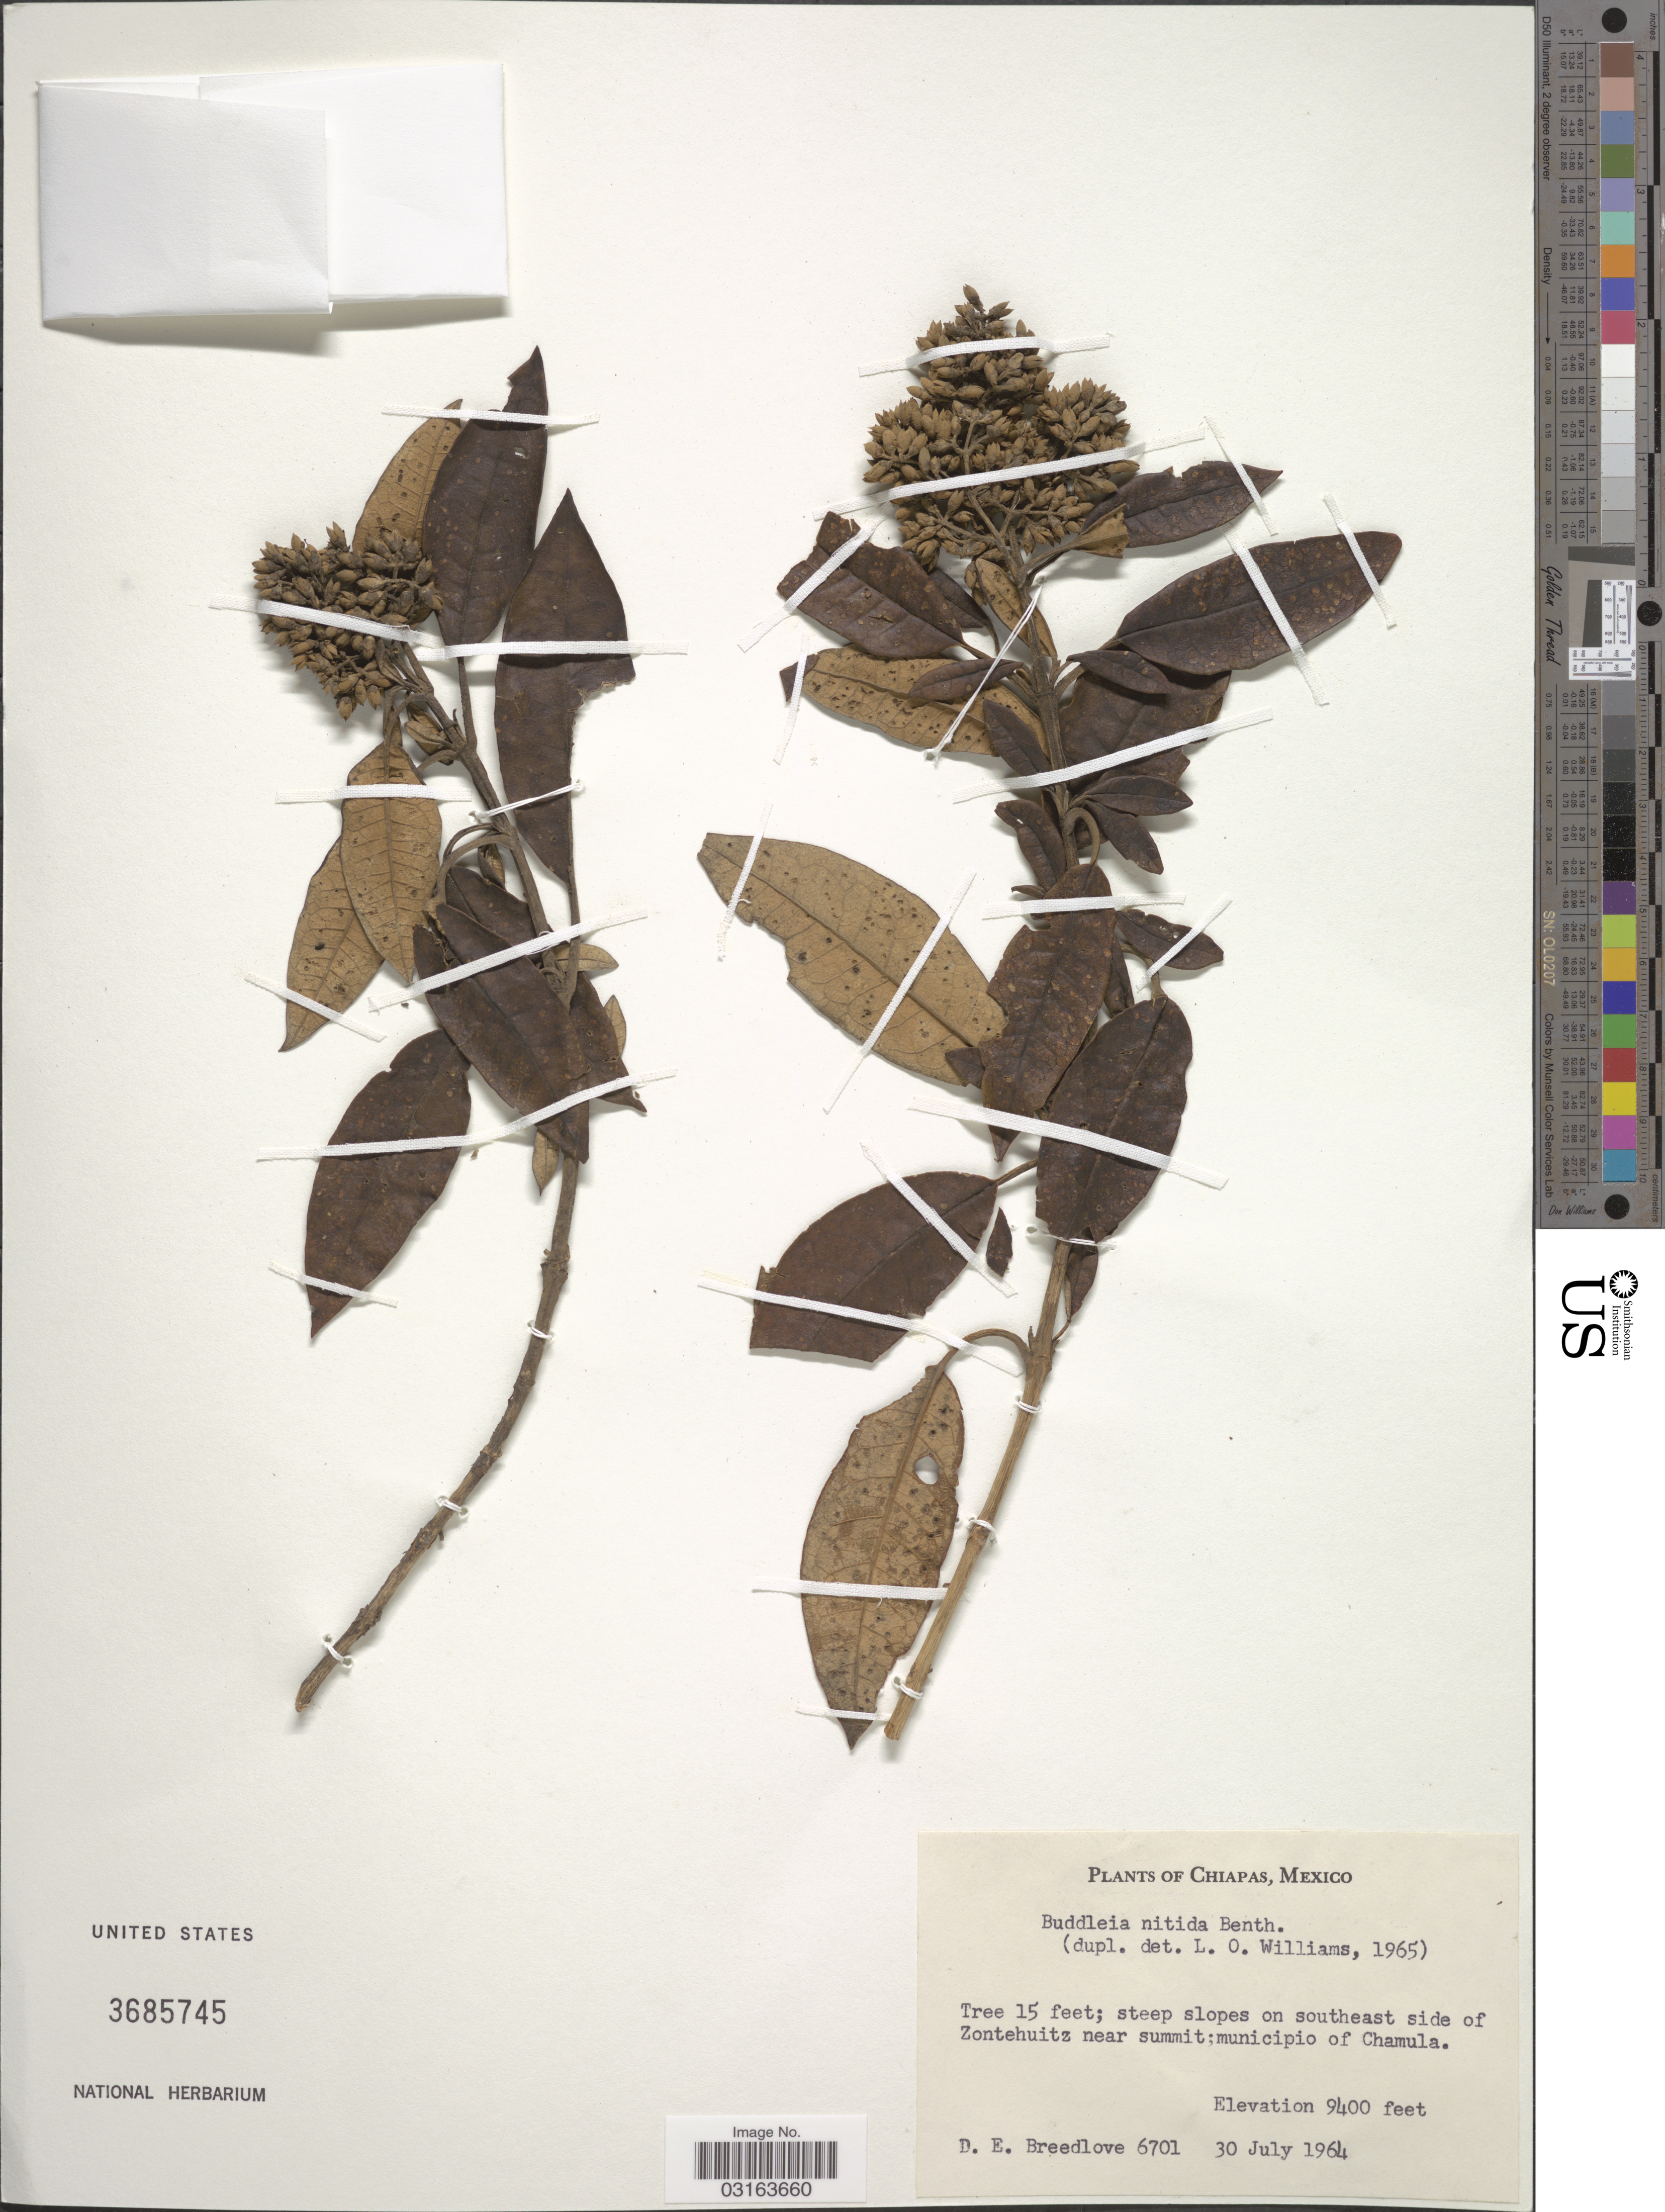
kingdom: Plantae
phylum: Tracheophyta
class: Magnoliopsida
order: Lamiales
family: Scrophulariaceae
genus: Buddleja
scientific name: Buddleja nitida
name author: Benth.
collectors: D. E. Breedlove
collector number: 6701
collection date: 1964-07-30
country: Mexico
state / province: Chiapas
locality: Steep slopes on southeast side of Zontehuitz near summit; municipio of Chamula.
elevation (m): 2865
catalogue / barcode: US 3685745